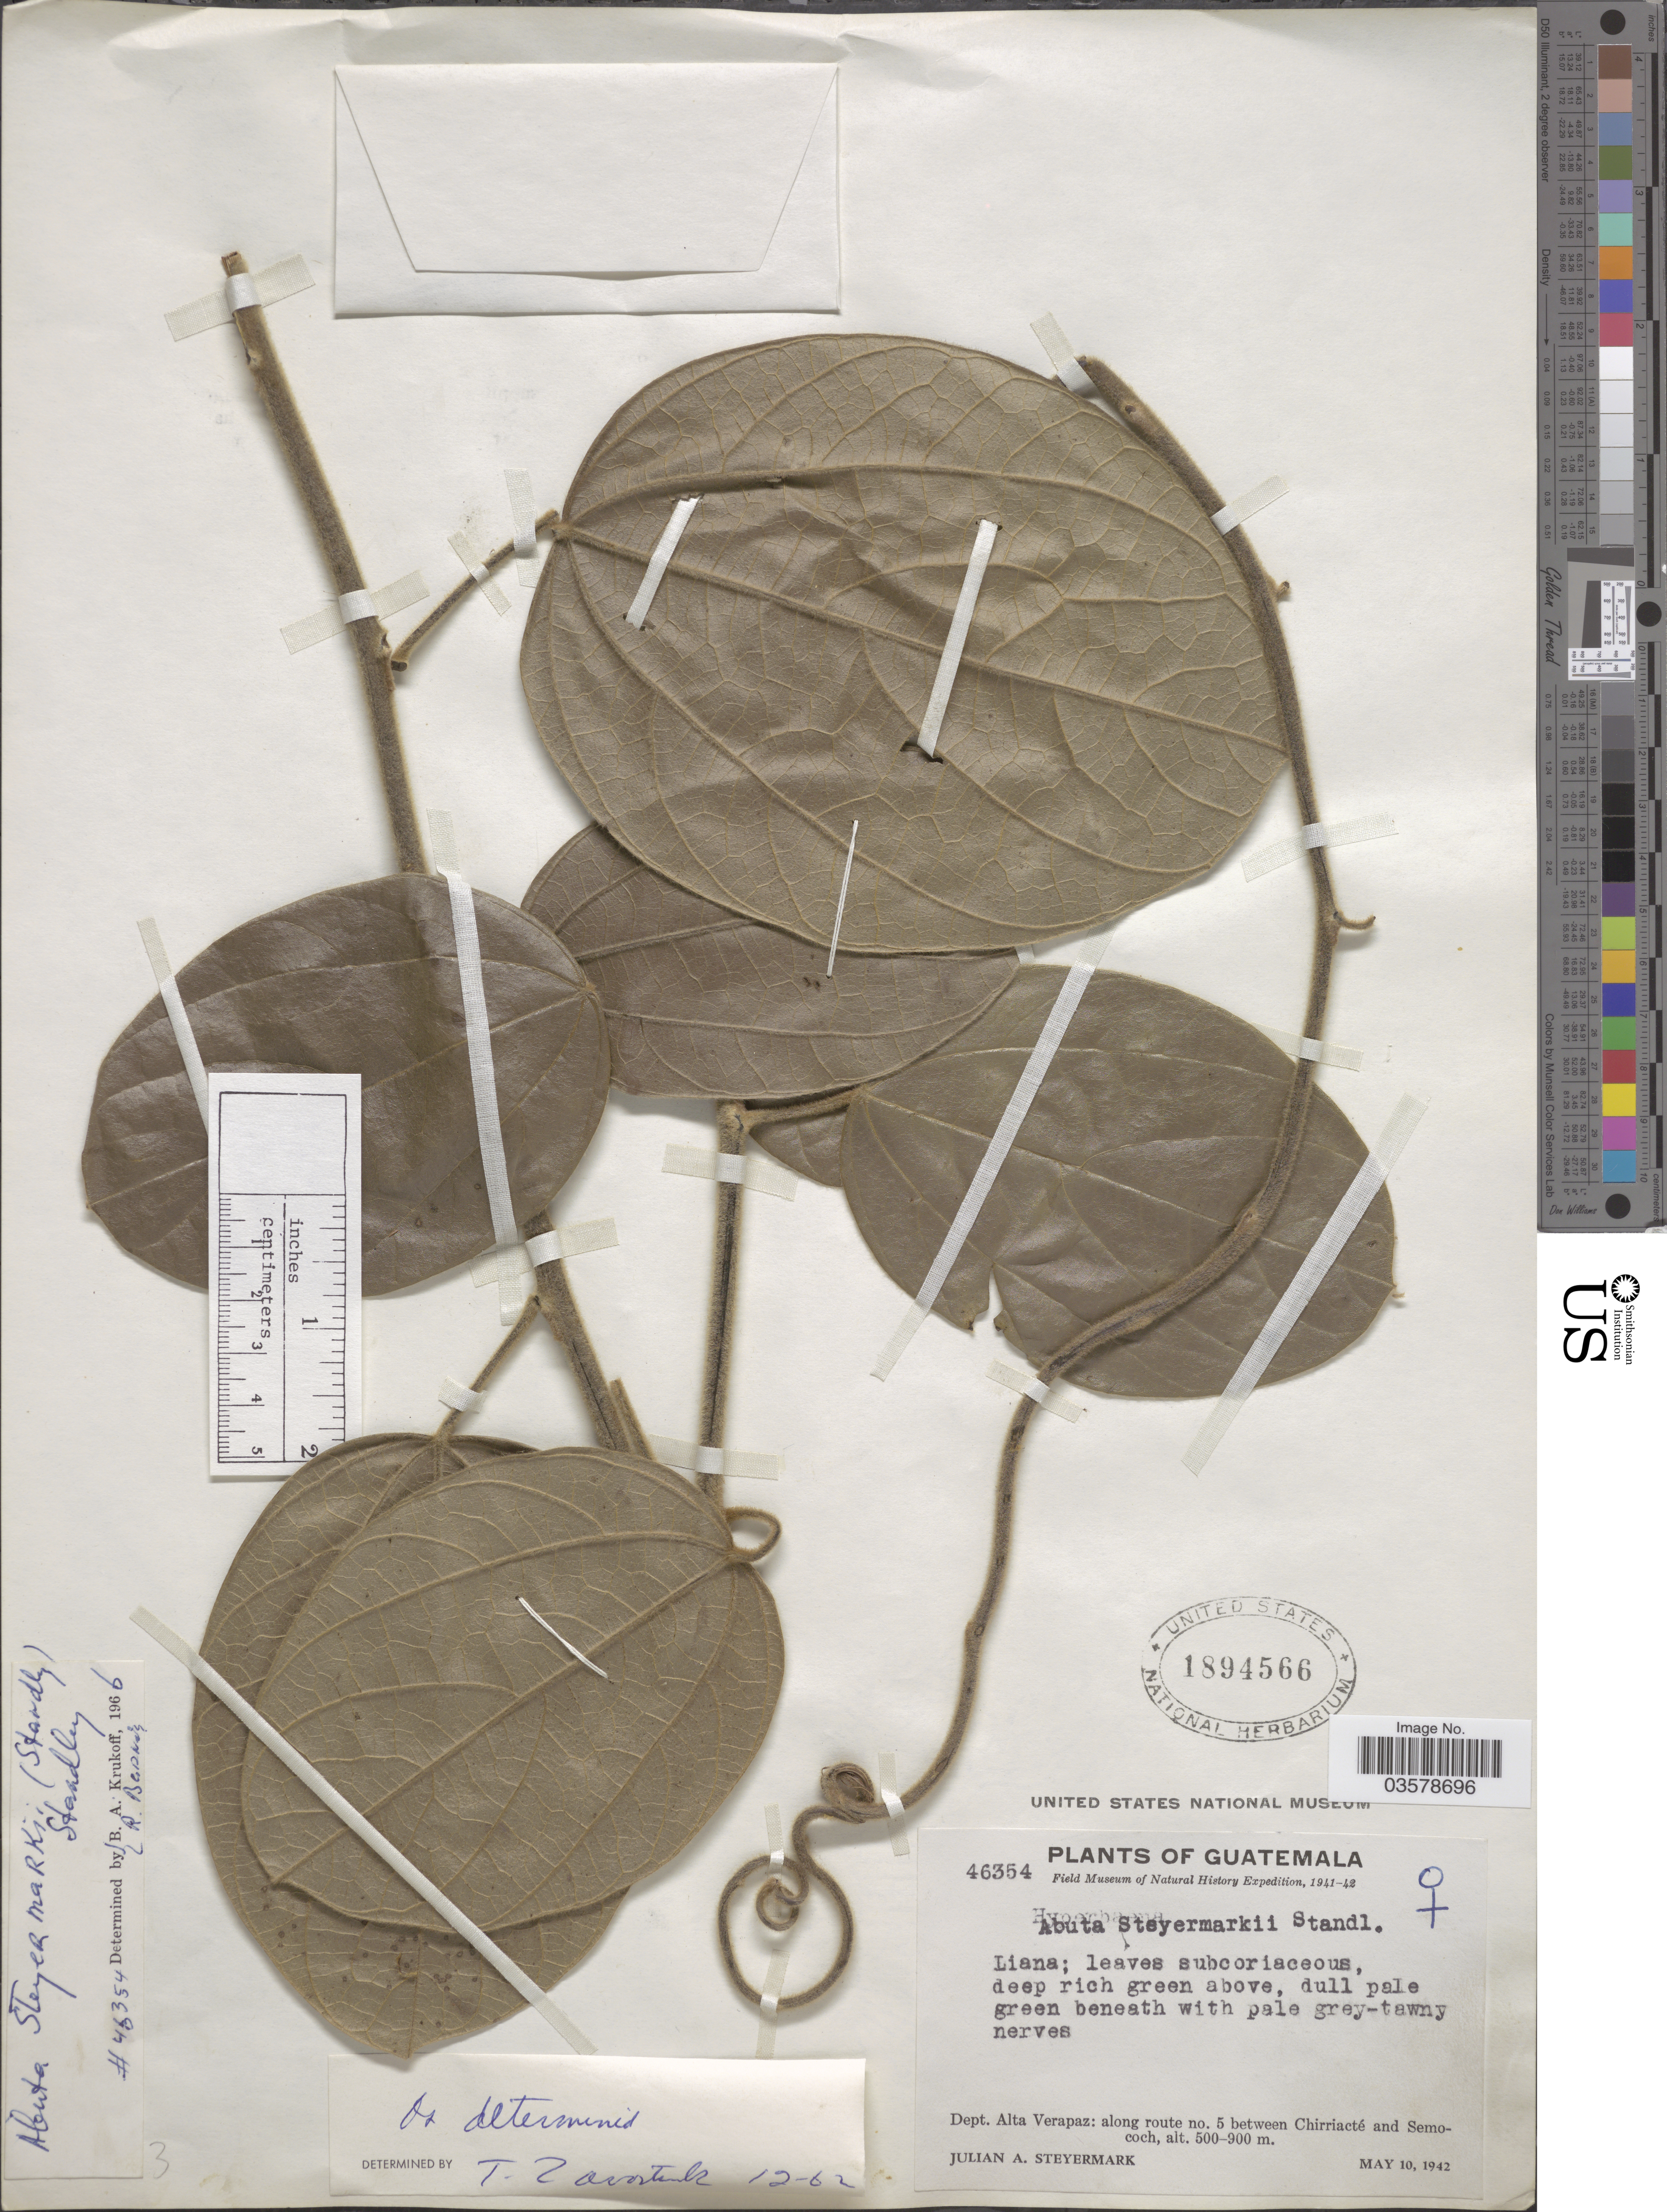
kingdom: Plantae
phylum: Tracheophyta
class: Magnoliopsida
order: Ranunculales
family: Menispermaceae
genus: Abuta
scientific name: Abuta steyermarkii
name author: (Standl.) Standl.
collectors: J. Steyermark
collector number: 46354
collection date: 1942-05-10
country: Guatemala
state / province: Alta Verapaz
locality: Dept. Alta Verapaz: along route no. 5 between Chirriacté and Semococh.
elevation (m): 500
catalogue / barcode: US 1894566